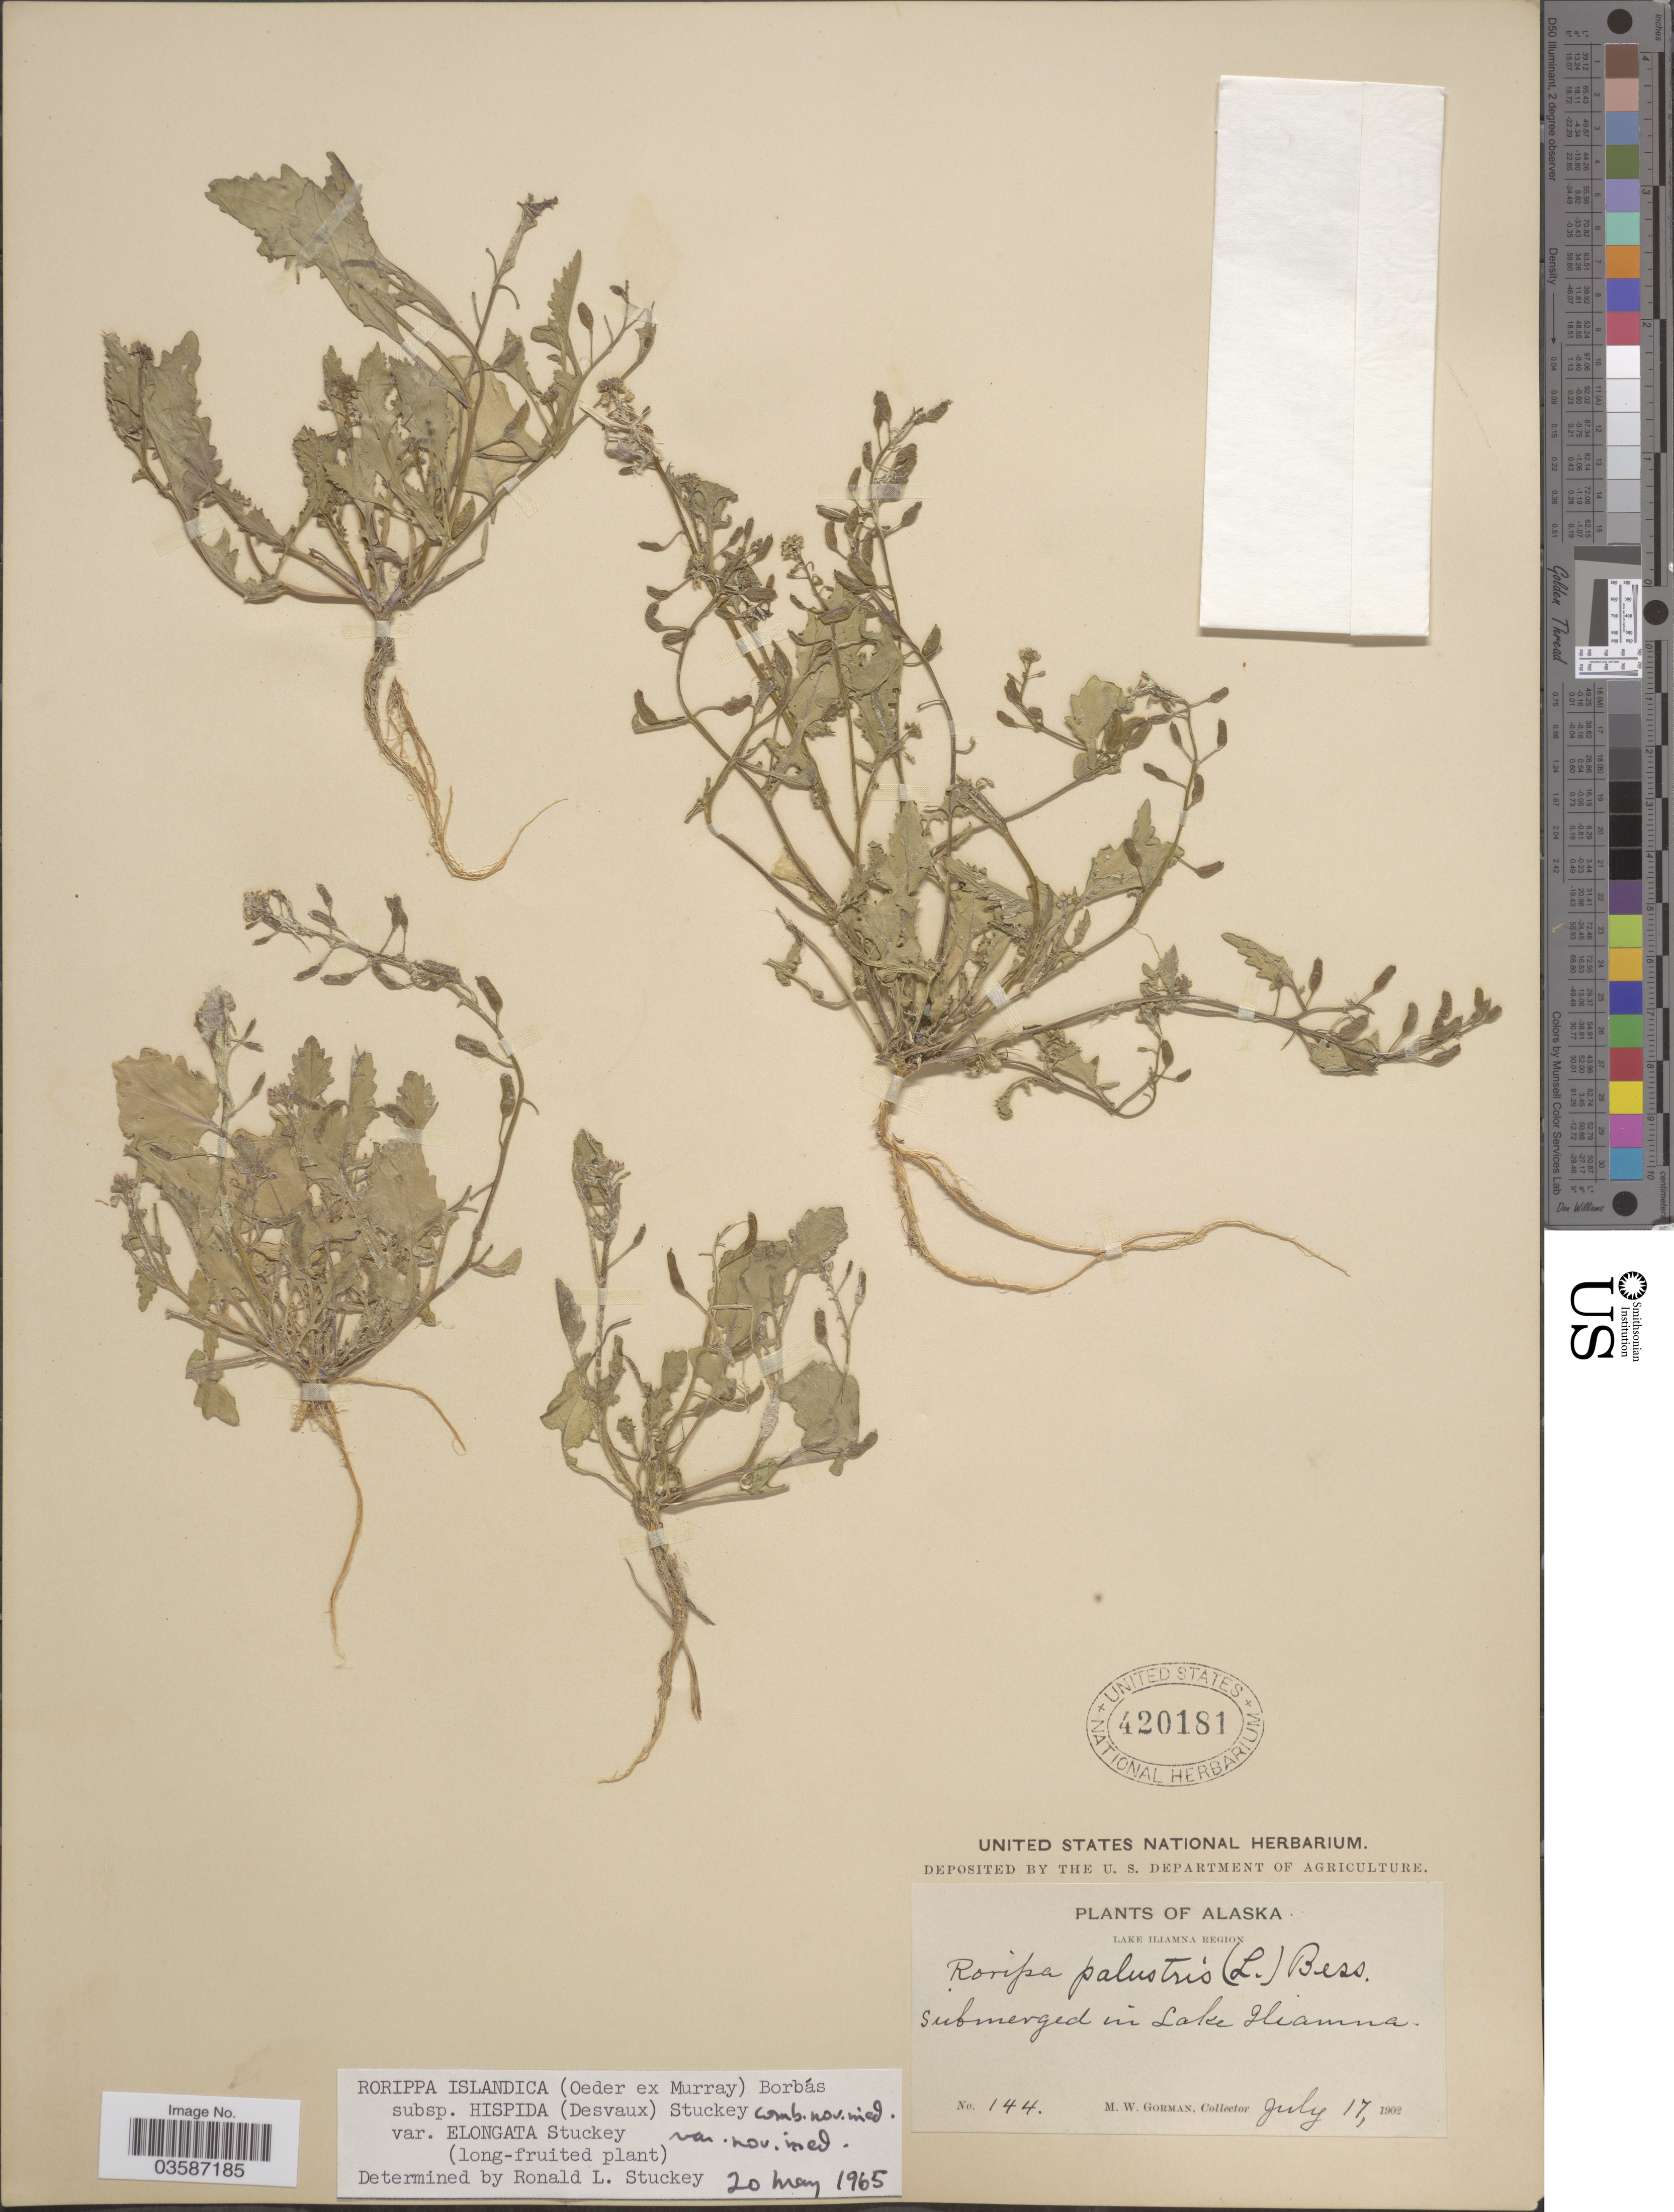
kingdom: Plantae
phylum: Tracheophyta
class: Magnoliopsida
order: Brassicales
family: Brassicaceae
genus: Rorippa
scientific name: Rorippa islandica var. elongata Stuckey var. nov. ined.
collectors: M. W. Gorman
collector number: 144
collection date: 1902-07-17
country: United States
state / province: Alaska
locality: Lake Iliamna Region.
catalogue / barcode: US 420181